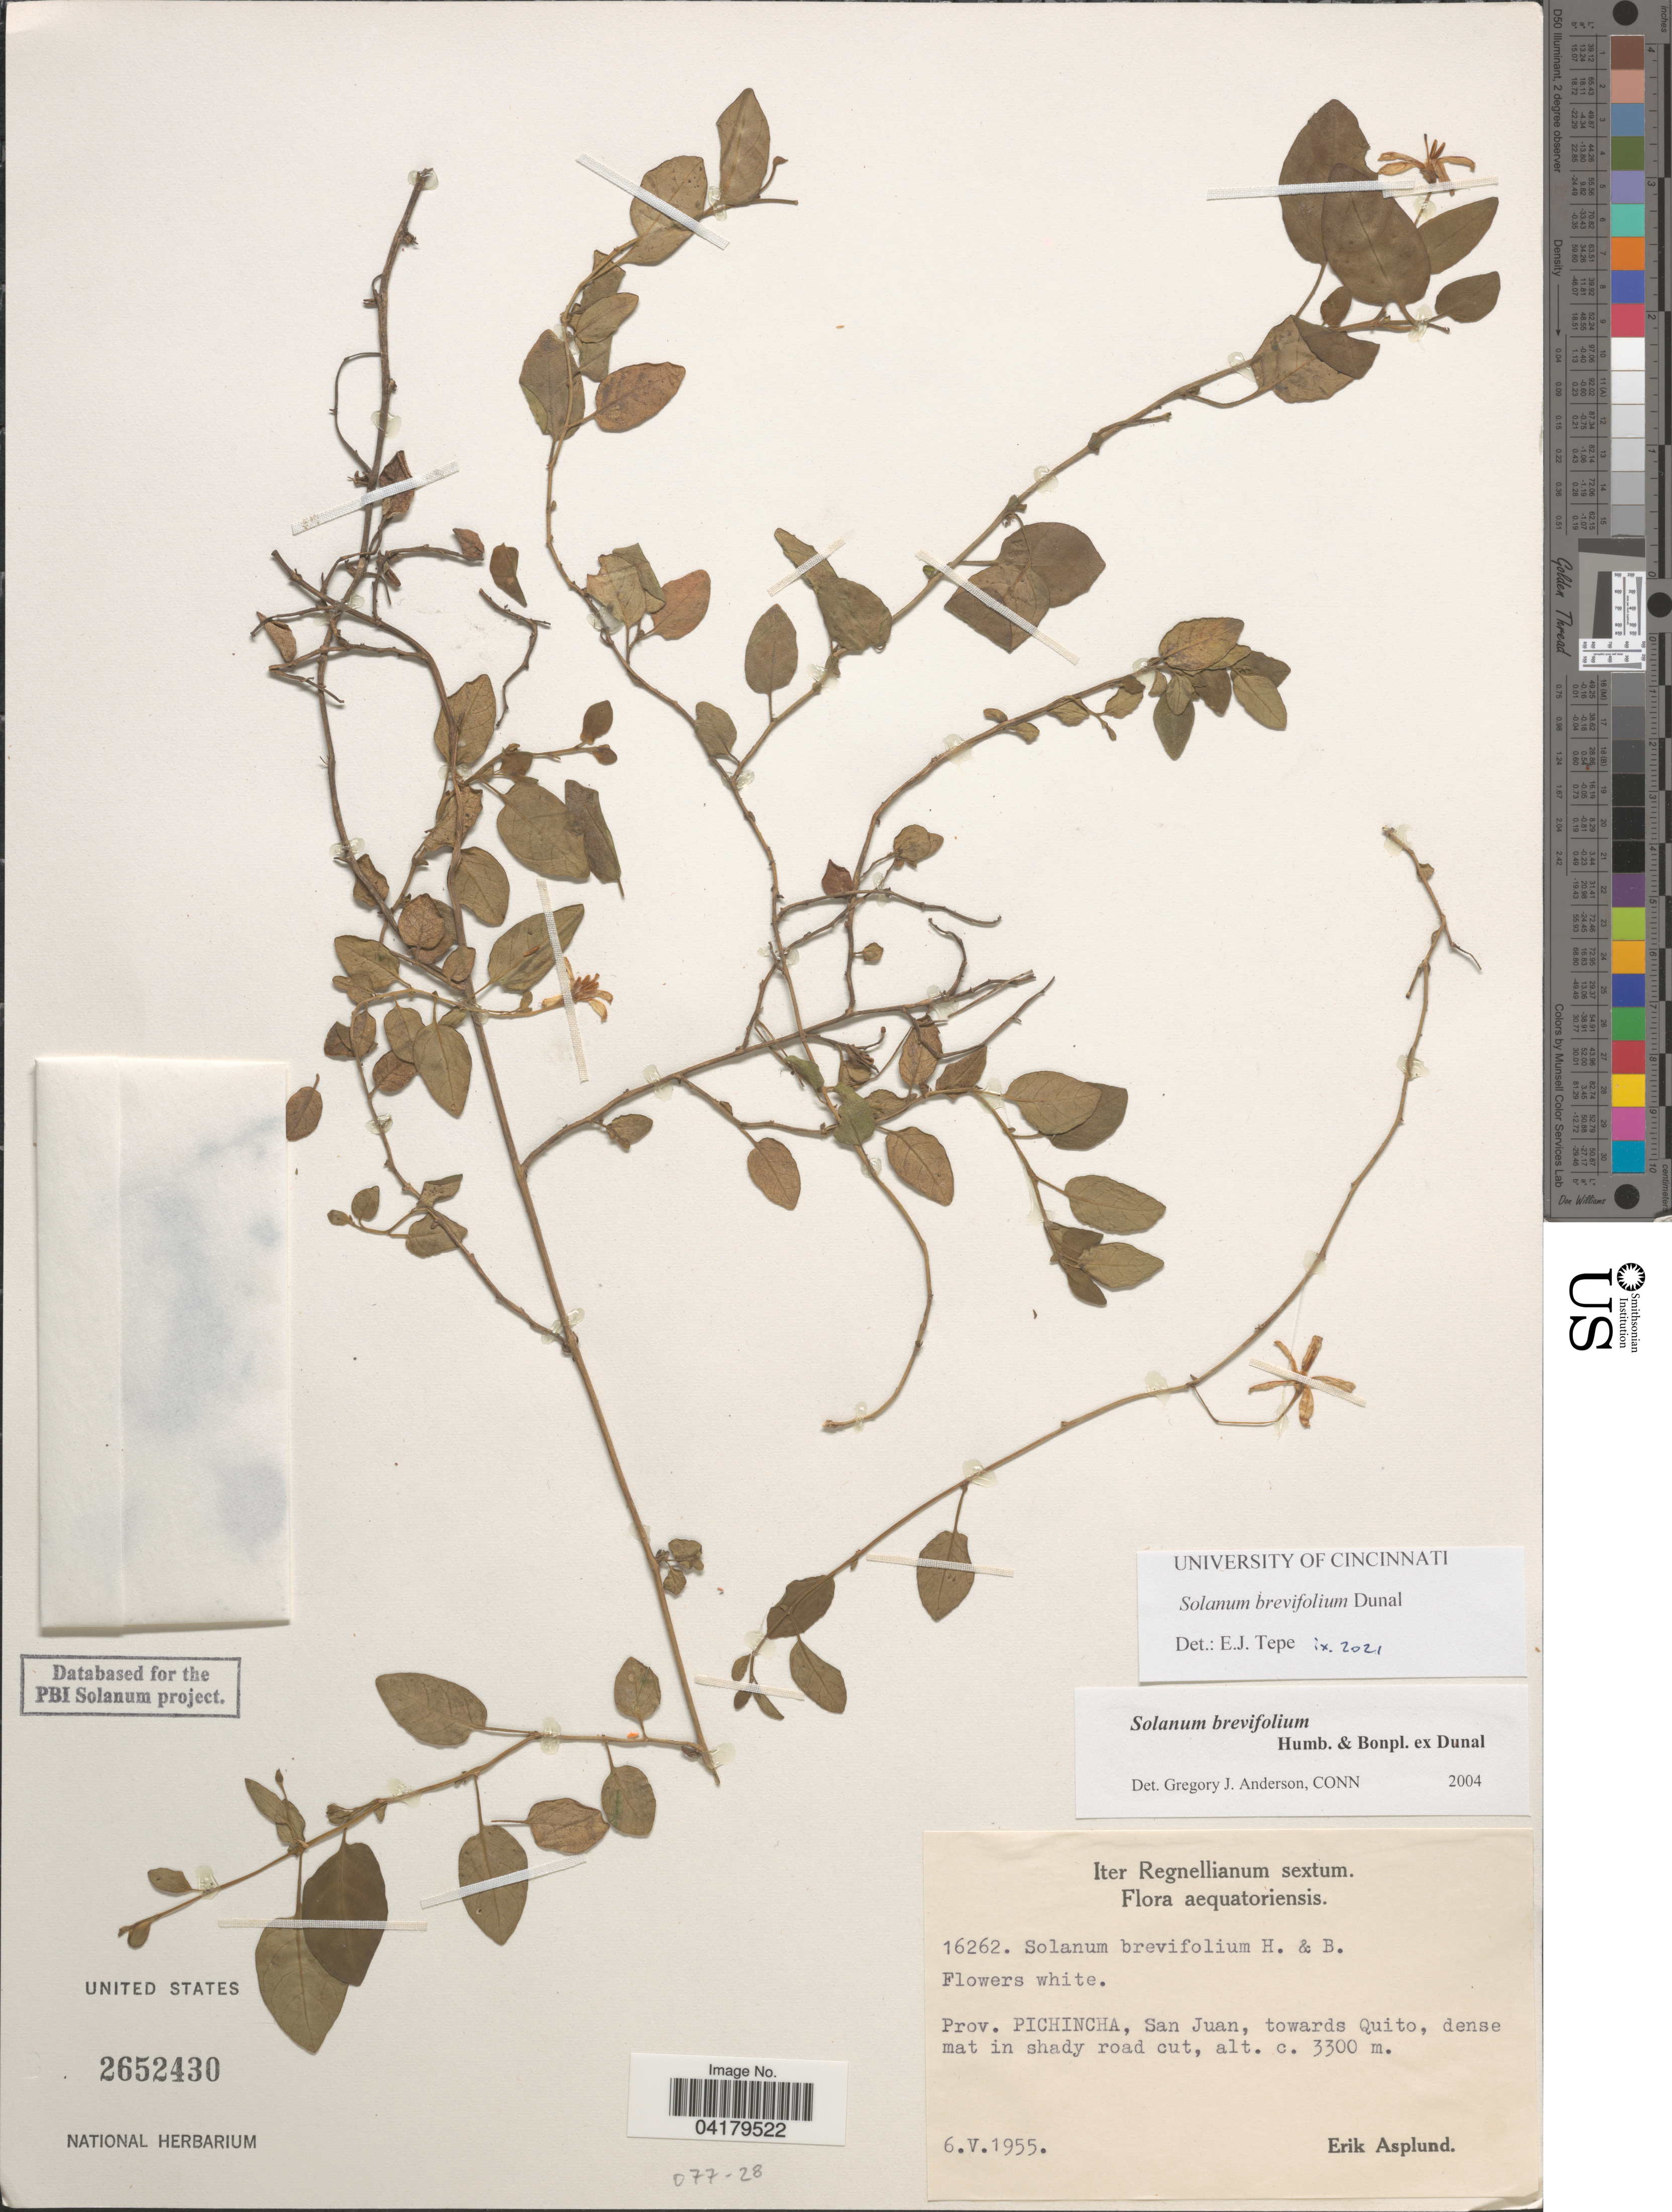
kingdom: Plantae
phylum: Tracheophyta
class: Magnoliopsida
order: Solanales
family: Solanaceae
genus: Solanum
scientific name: Solanum brevifolium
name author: Dunal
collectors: E. Asplund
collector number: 16262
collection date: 1955-05-06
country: Ecuador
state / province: Pichincha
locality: Iter Regnell. sextum. Aequatoriensis. San Juan, towards Quito.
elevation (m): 3300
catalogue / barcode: US 2652430